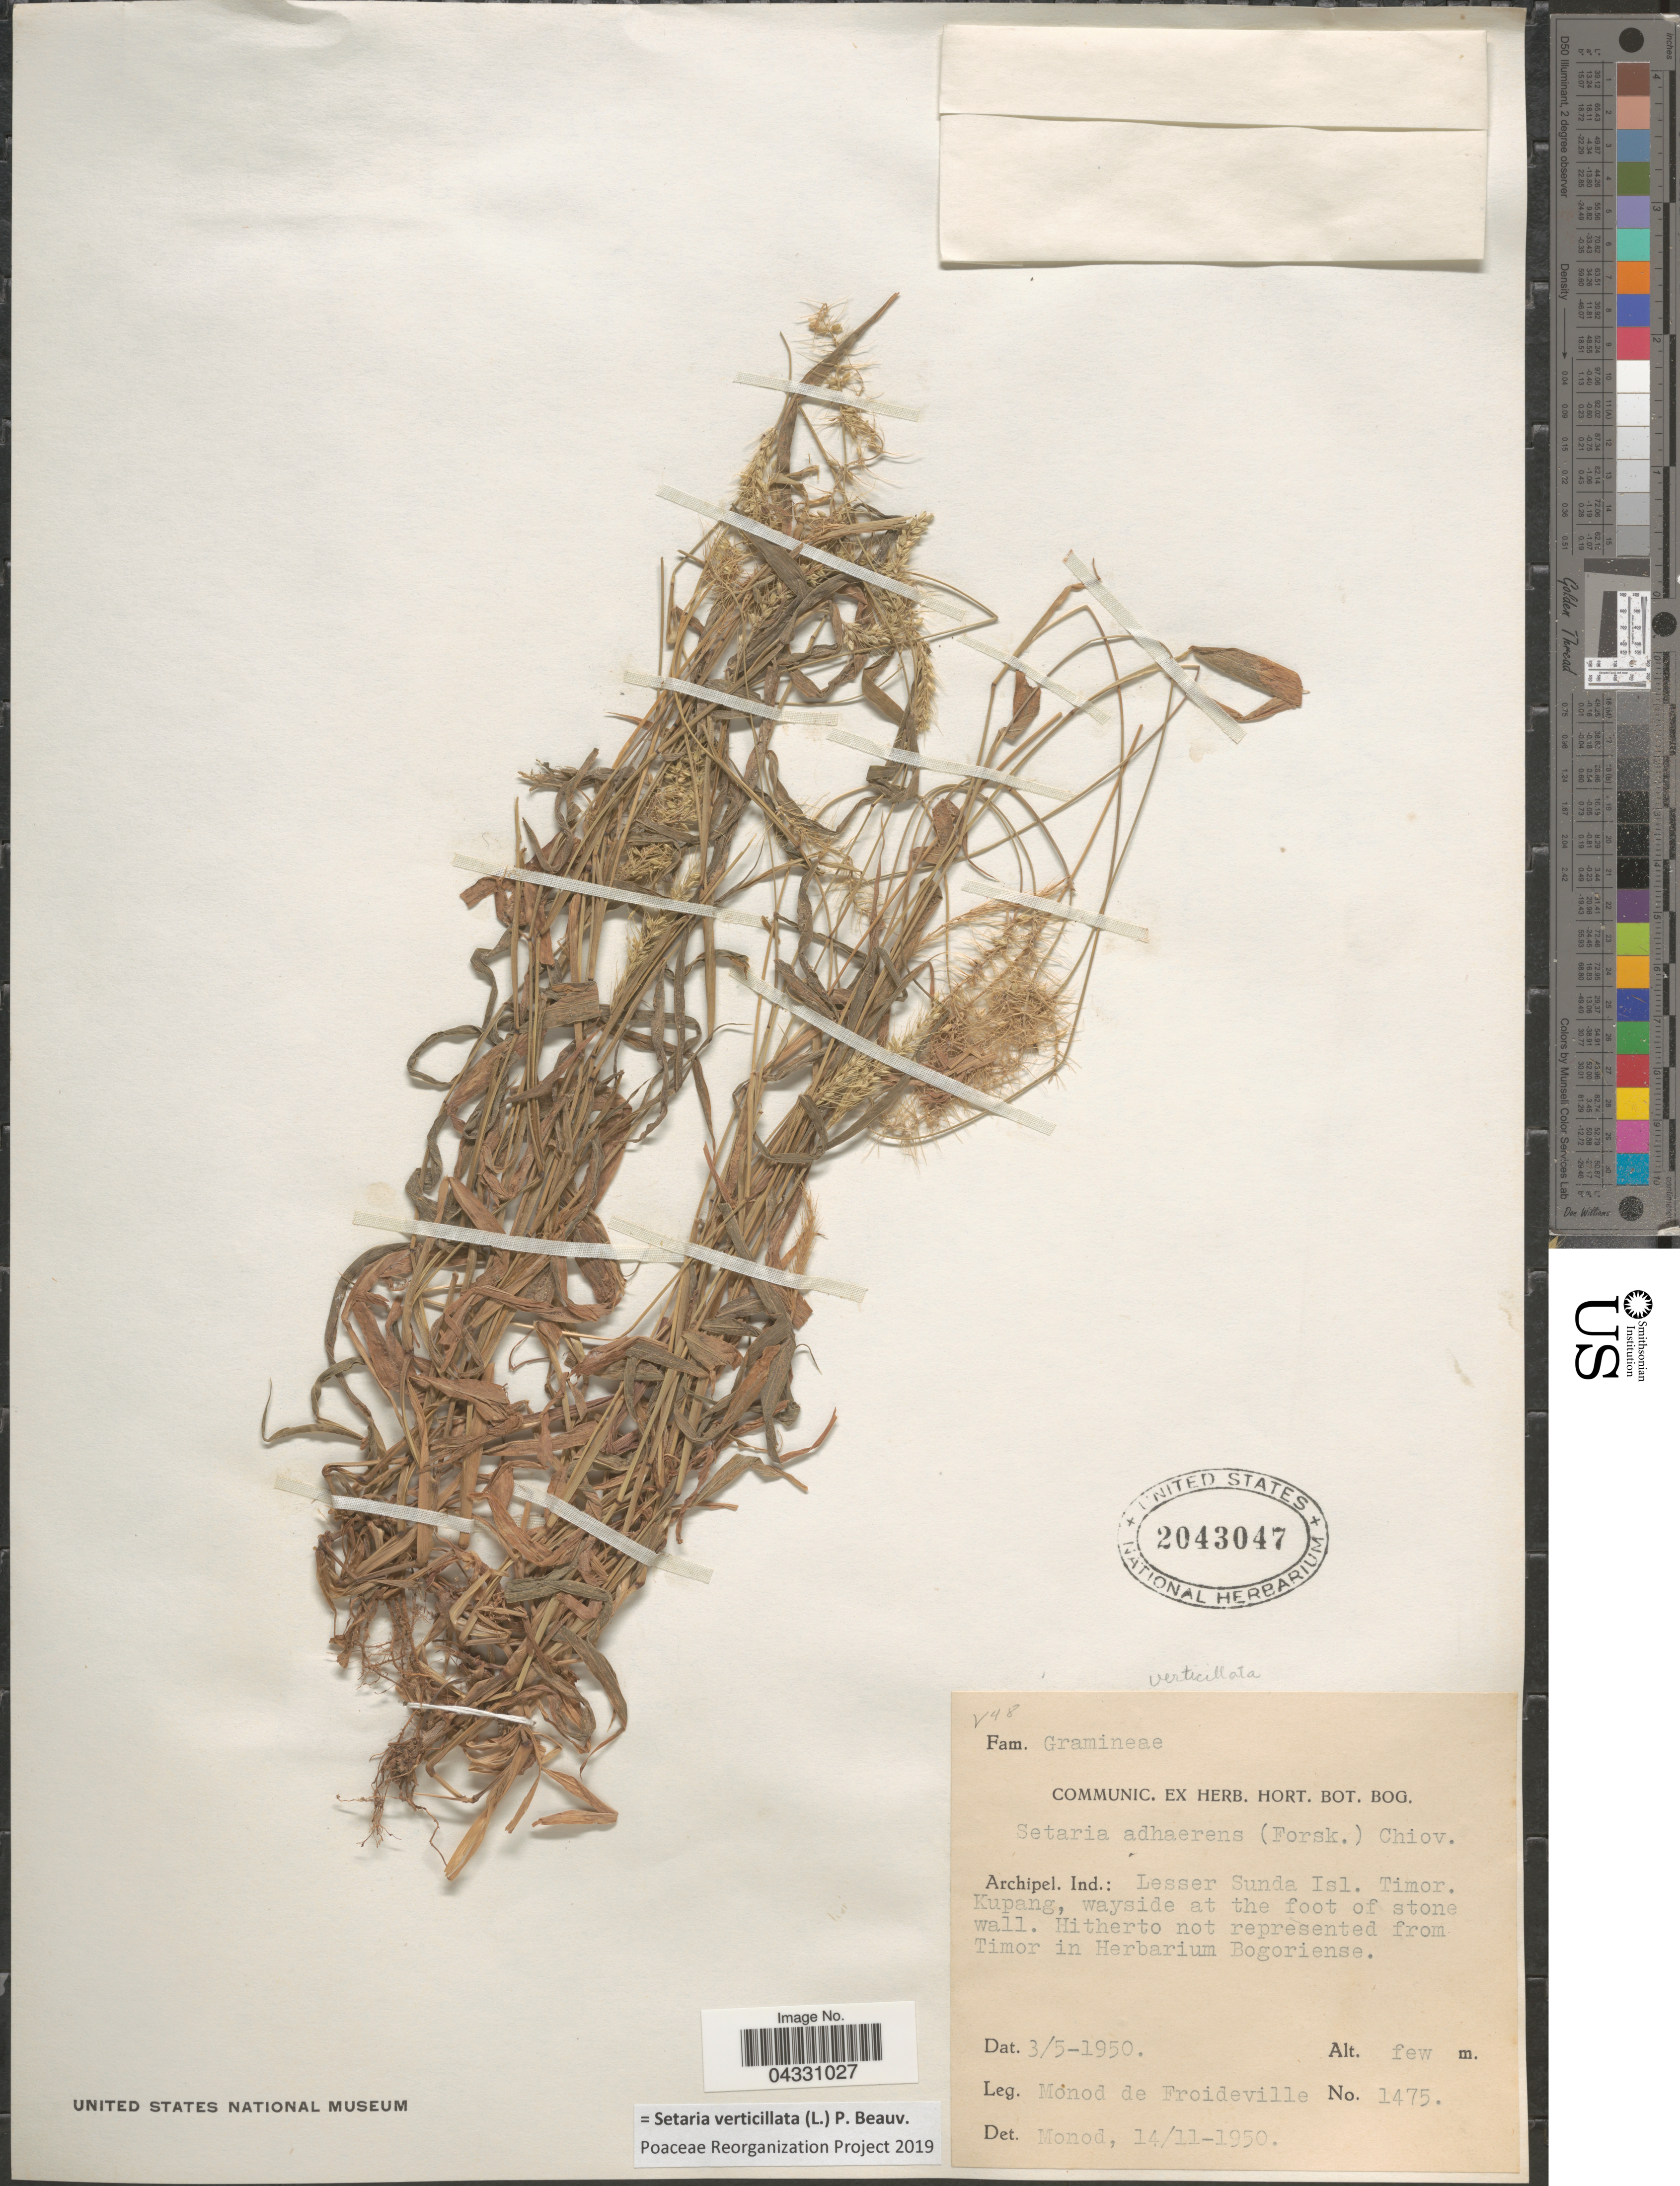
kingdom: Plantae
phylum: Tracheophyta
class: Liliopsida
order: Poales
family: Poaceae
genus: Setaria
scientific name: Setaria adhaerens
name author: (Forssk.) Chiov.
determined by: Wagner, W. L., (BOT), Smithsonian Institution - National Museum of Natural History (UNITED STATES)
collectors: C. Monod de Froideville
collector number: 1475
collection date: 1950-05-03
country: Indonesia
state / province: Nusa Tenggara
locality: Archipel. Ind.: Lesser Sunda Isl. Timor. Kupang, wayside at the foot of stone wall.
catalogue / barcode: US 2043047